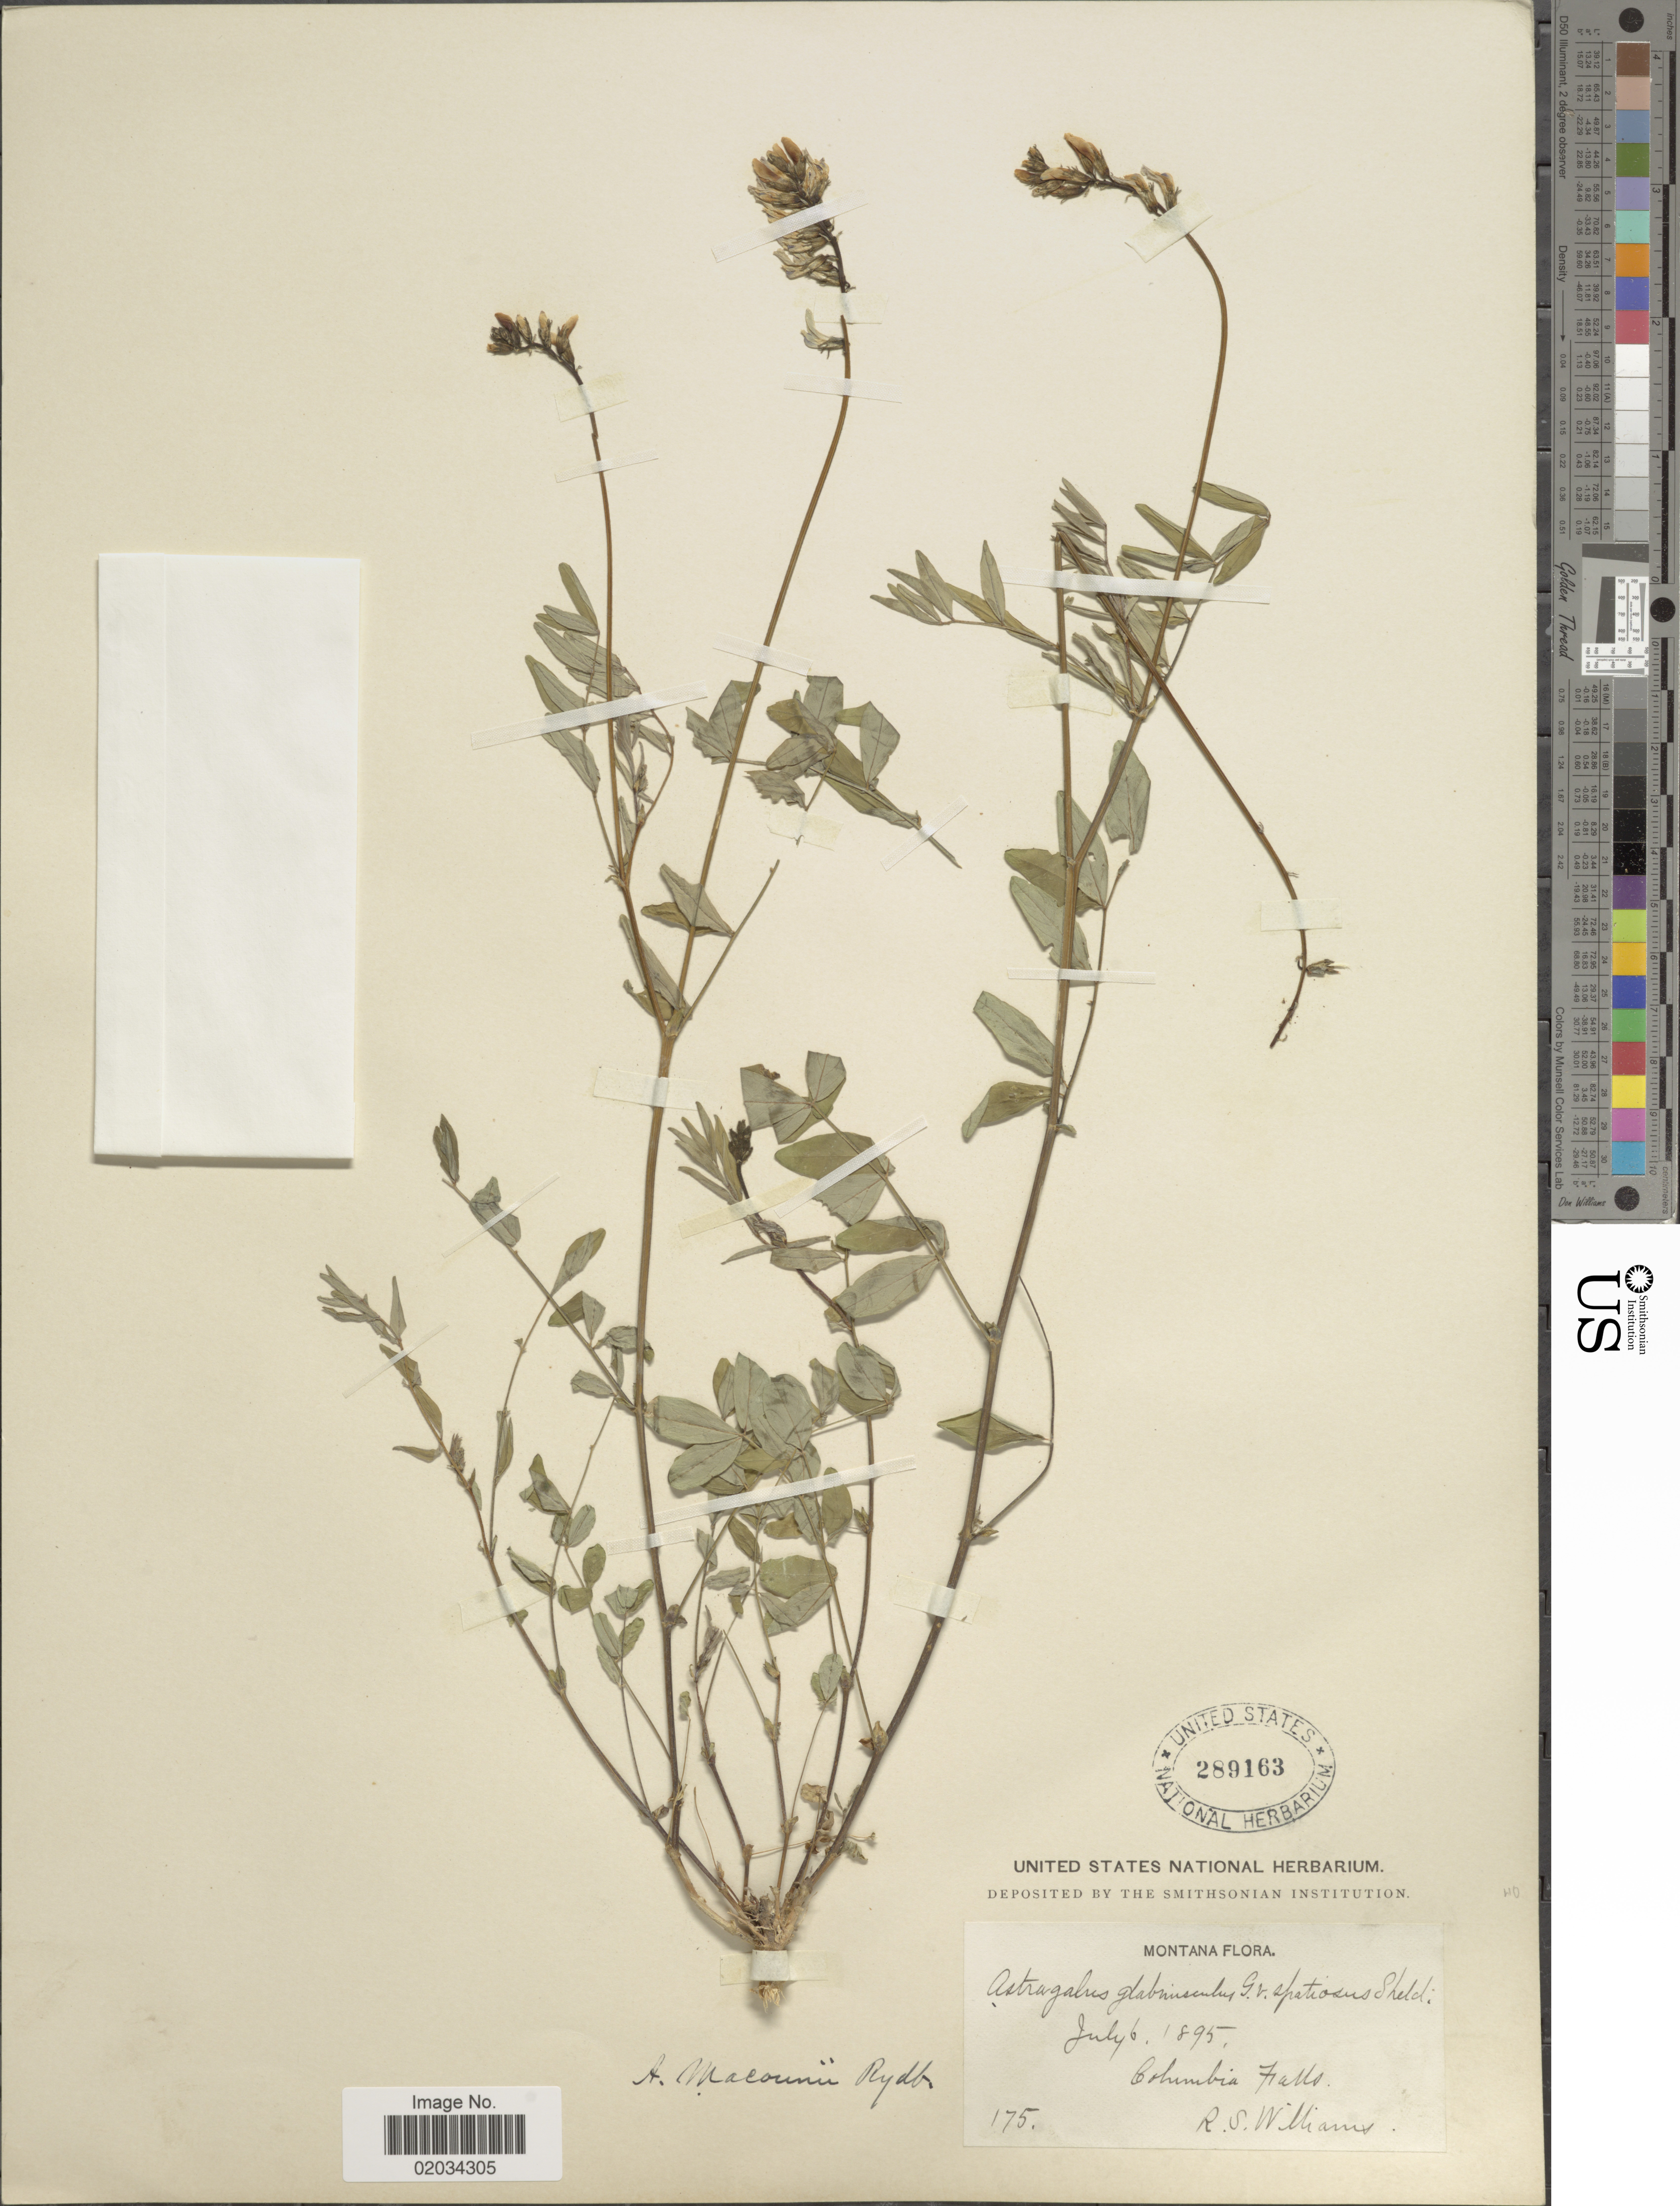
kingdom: Plantae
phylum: Tracheophyta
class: Magnoliopsida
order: Fabales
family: Fabaceae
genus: Astragalus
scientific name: Astragalus robbinsii var. minor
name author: (Hook.) Barneby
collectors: R. S. Williams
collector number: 175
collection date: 1895-07-06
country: United States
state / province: Montana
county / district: Flathead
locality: Columbia Falls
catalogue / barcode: US 289163